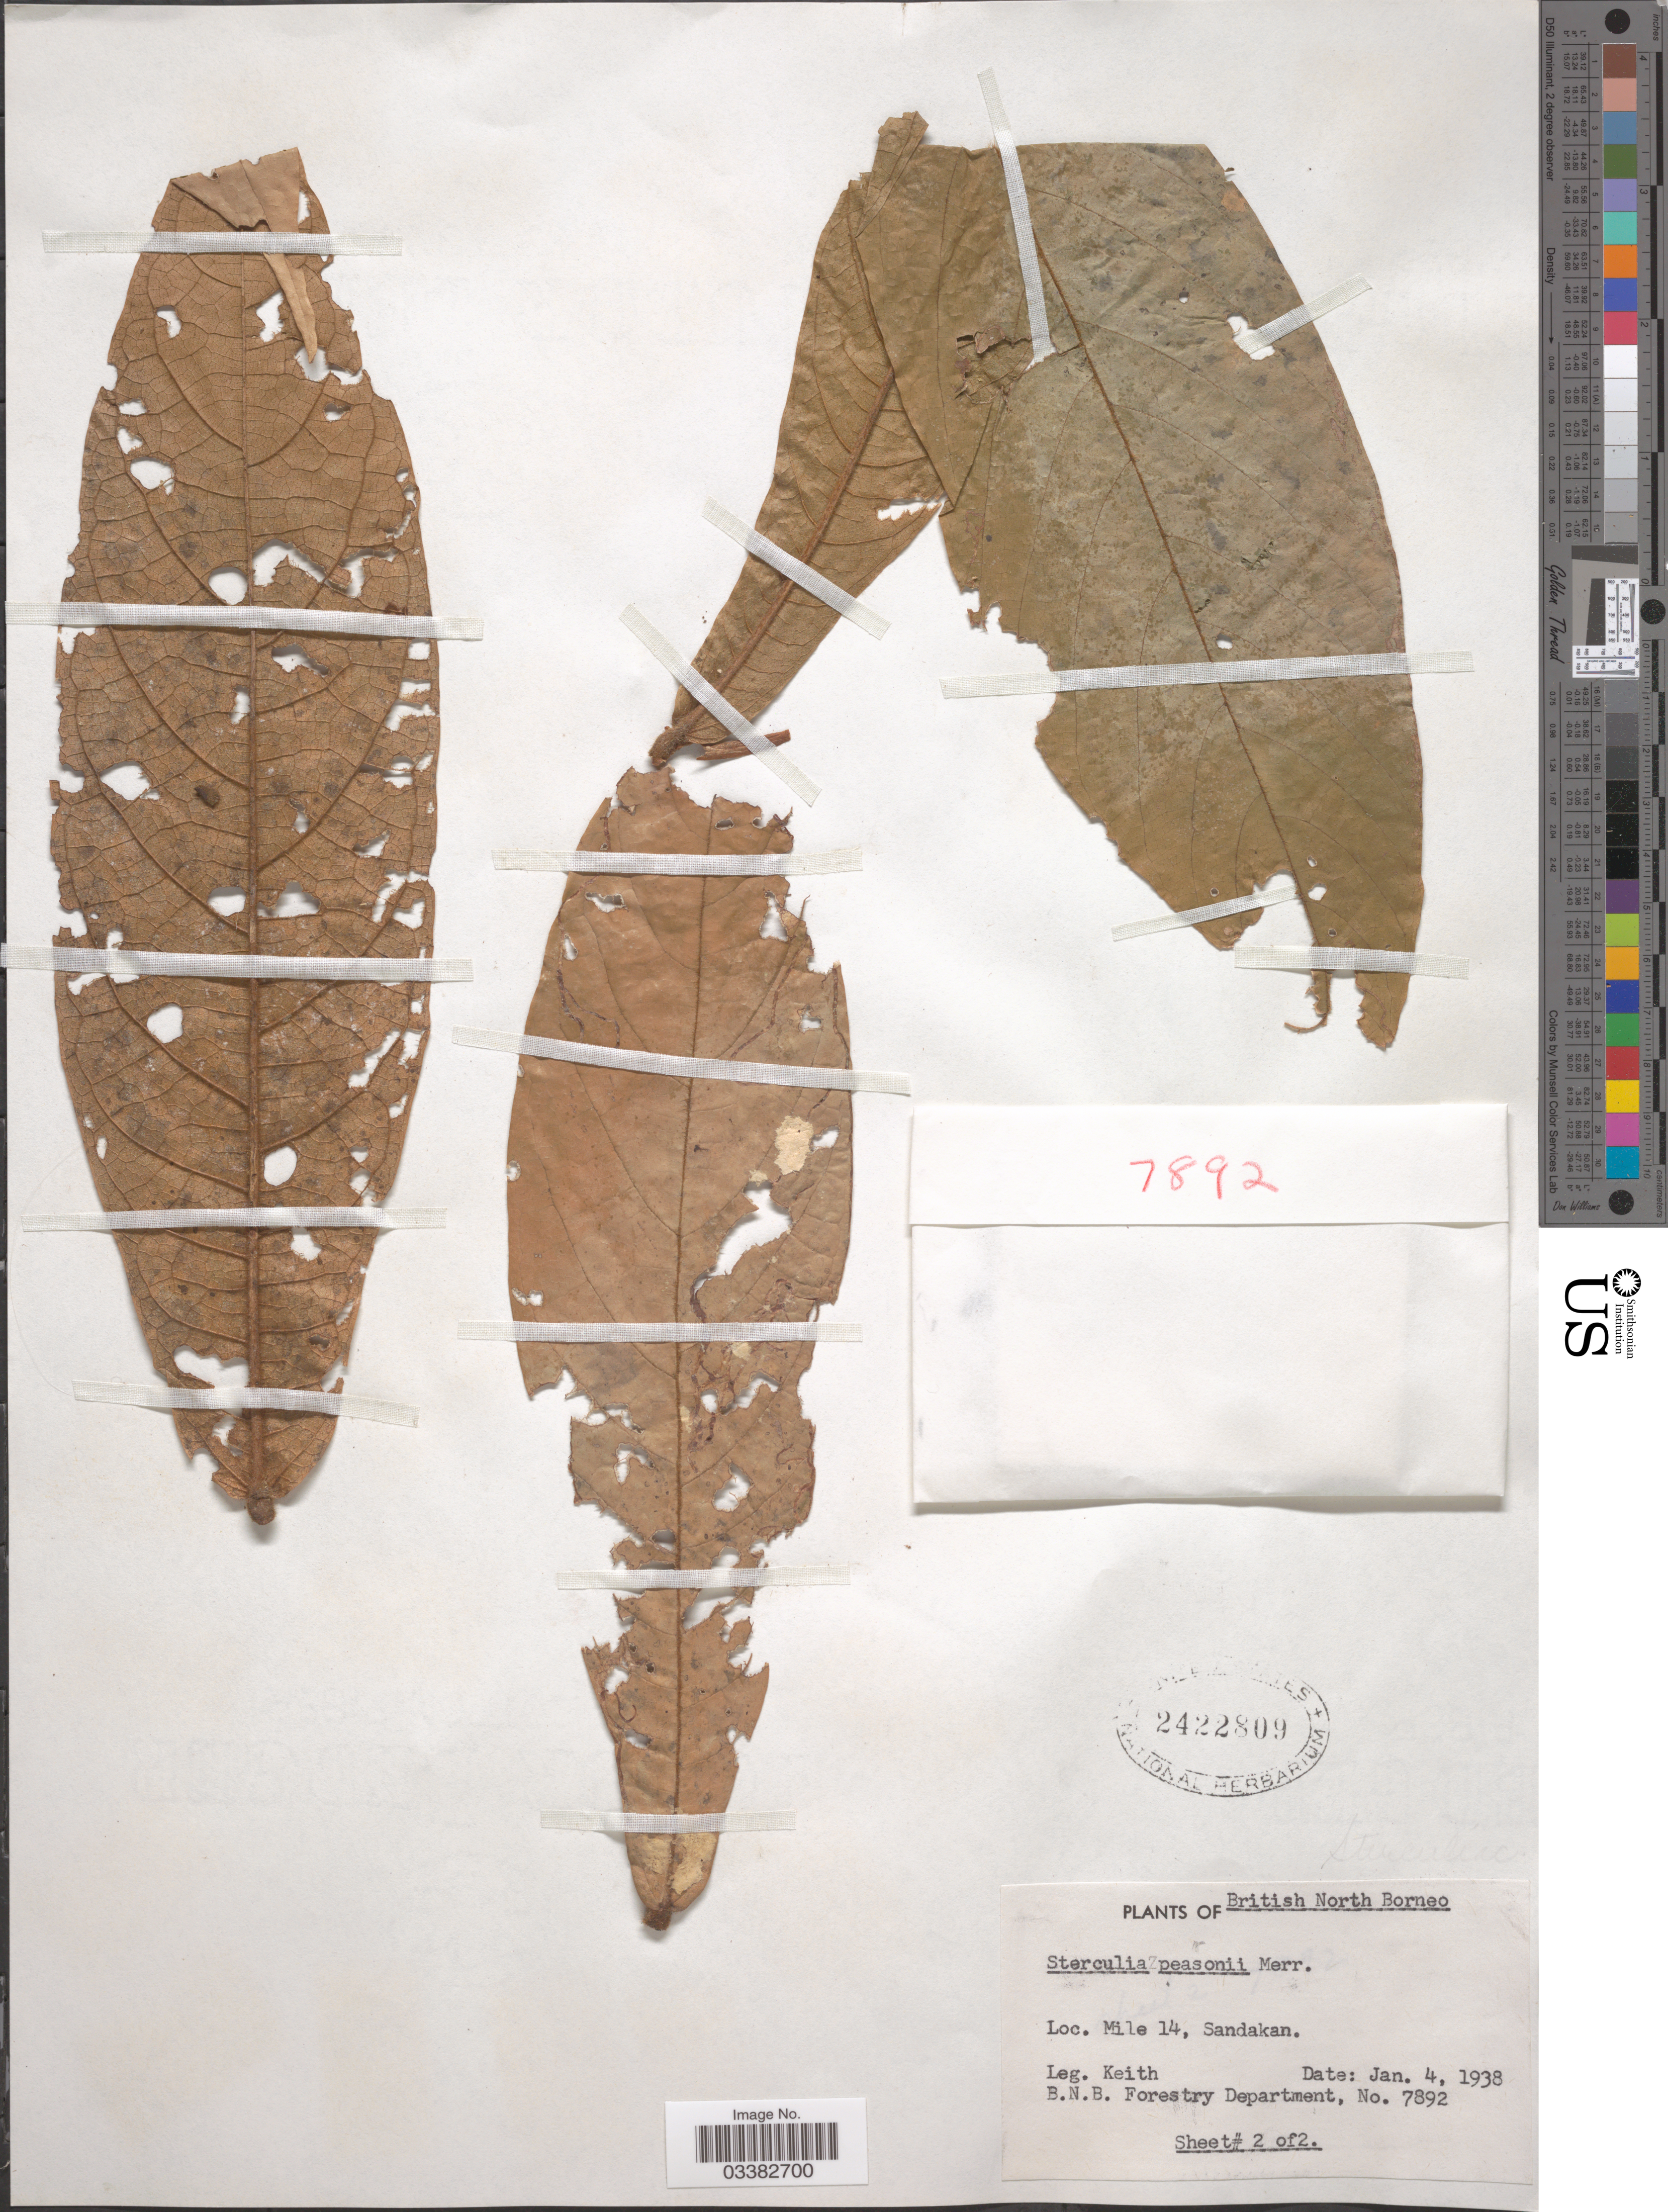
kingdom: Plantae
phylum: Tracheophyta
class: Magnoliopsida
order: Malvales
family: Malvaceae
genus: Sterculia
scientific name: Sterculia pearsonii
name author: Merr.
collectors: -. Keith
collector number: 7892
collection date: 1938-01-04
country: Malaysia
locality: British North Borneo. Mile 14, Sandakan.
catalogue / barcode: US 2422809